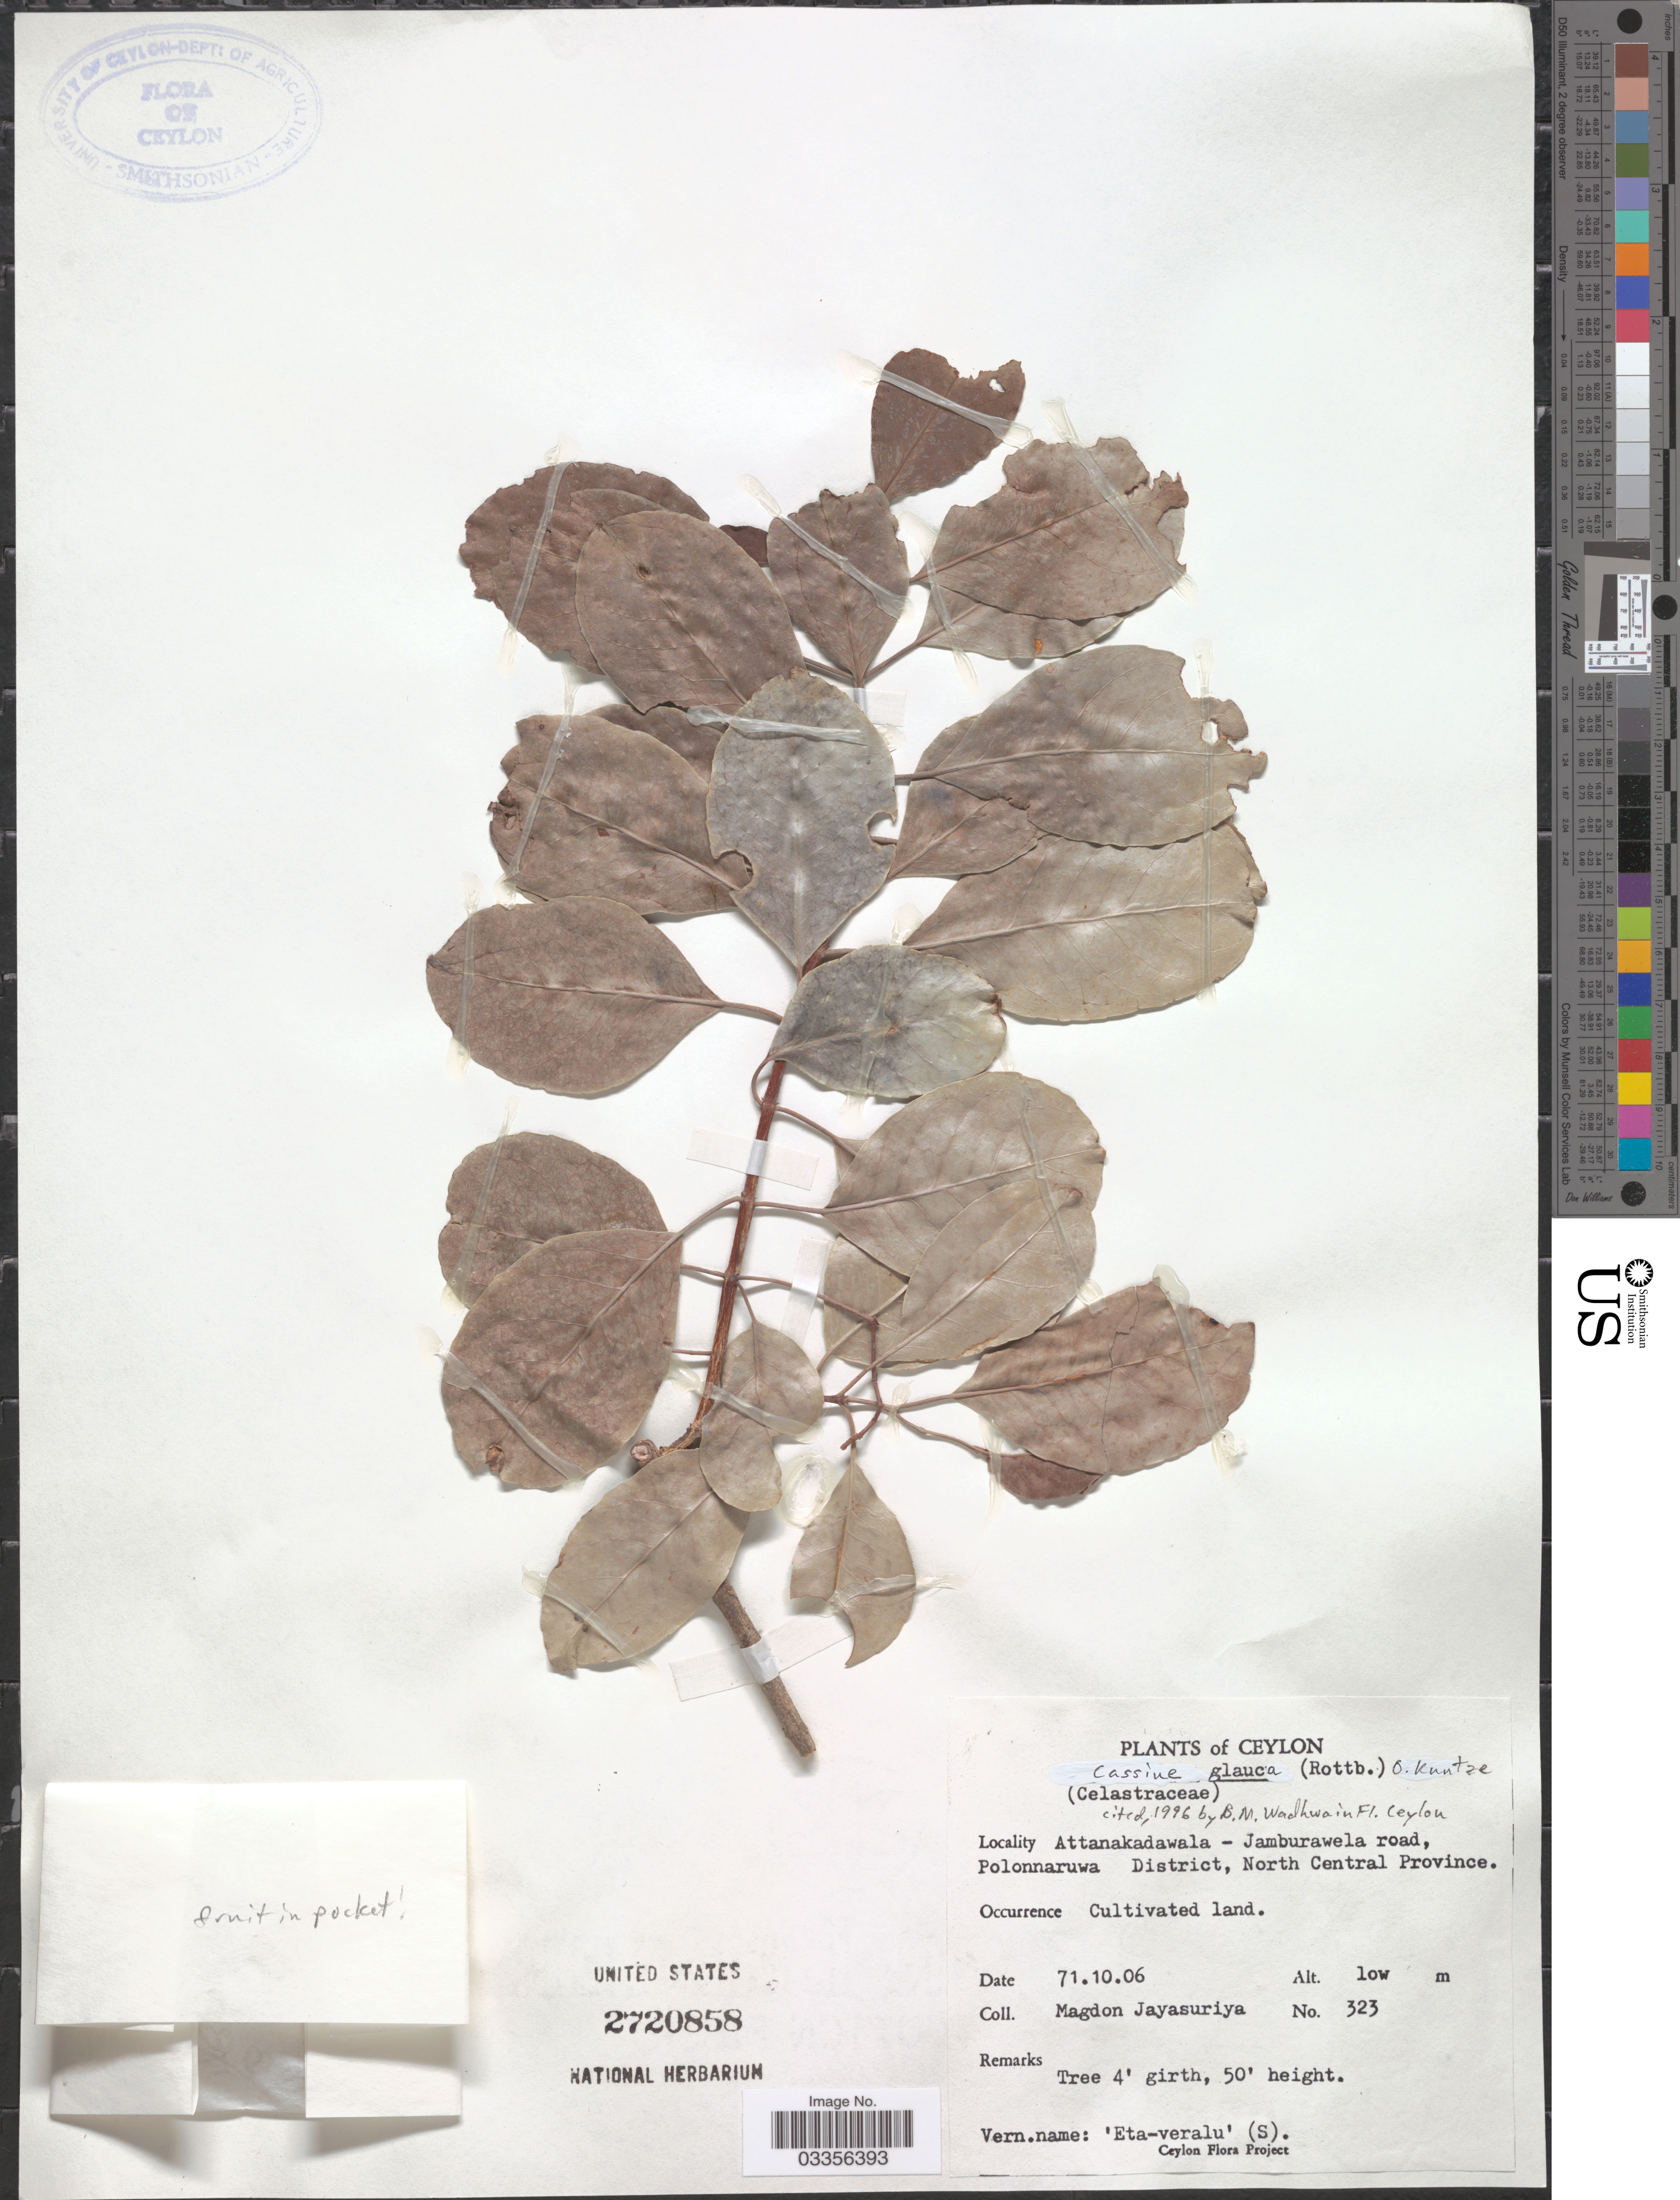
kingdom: Plantae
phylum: Tracheophyta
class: Magnoliopsida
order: Celastrales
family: Celastraceae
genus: Elaeodendron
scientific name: Elaeodendron glaucum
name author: (Rottb.) Pers.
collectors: A. H. Jayasuriya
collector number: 323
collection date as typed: Transcribed d/m/y: 6/10/71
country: Sri Lanka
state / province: North Central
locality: Ceylon. Attanakadawala - Jamburawela road, Polonnaruwa District. Cultivated land.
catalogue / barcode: US 2720858